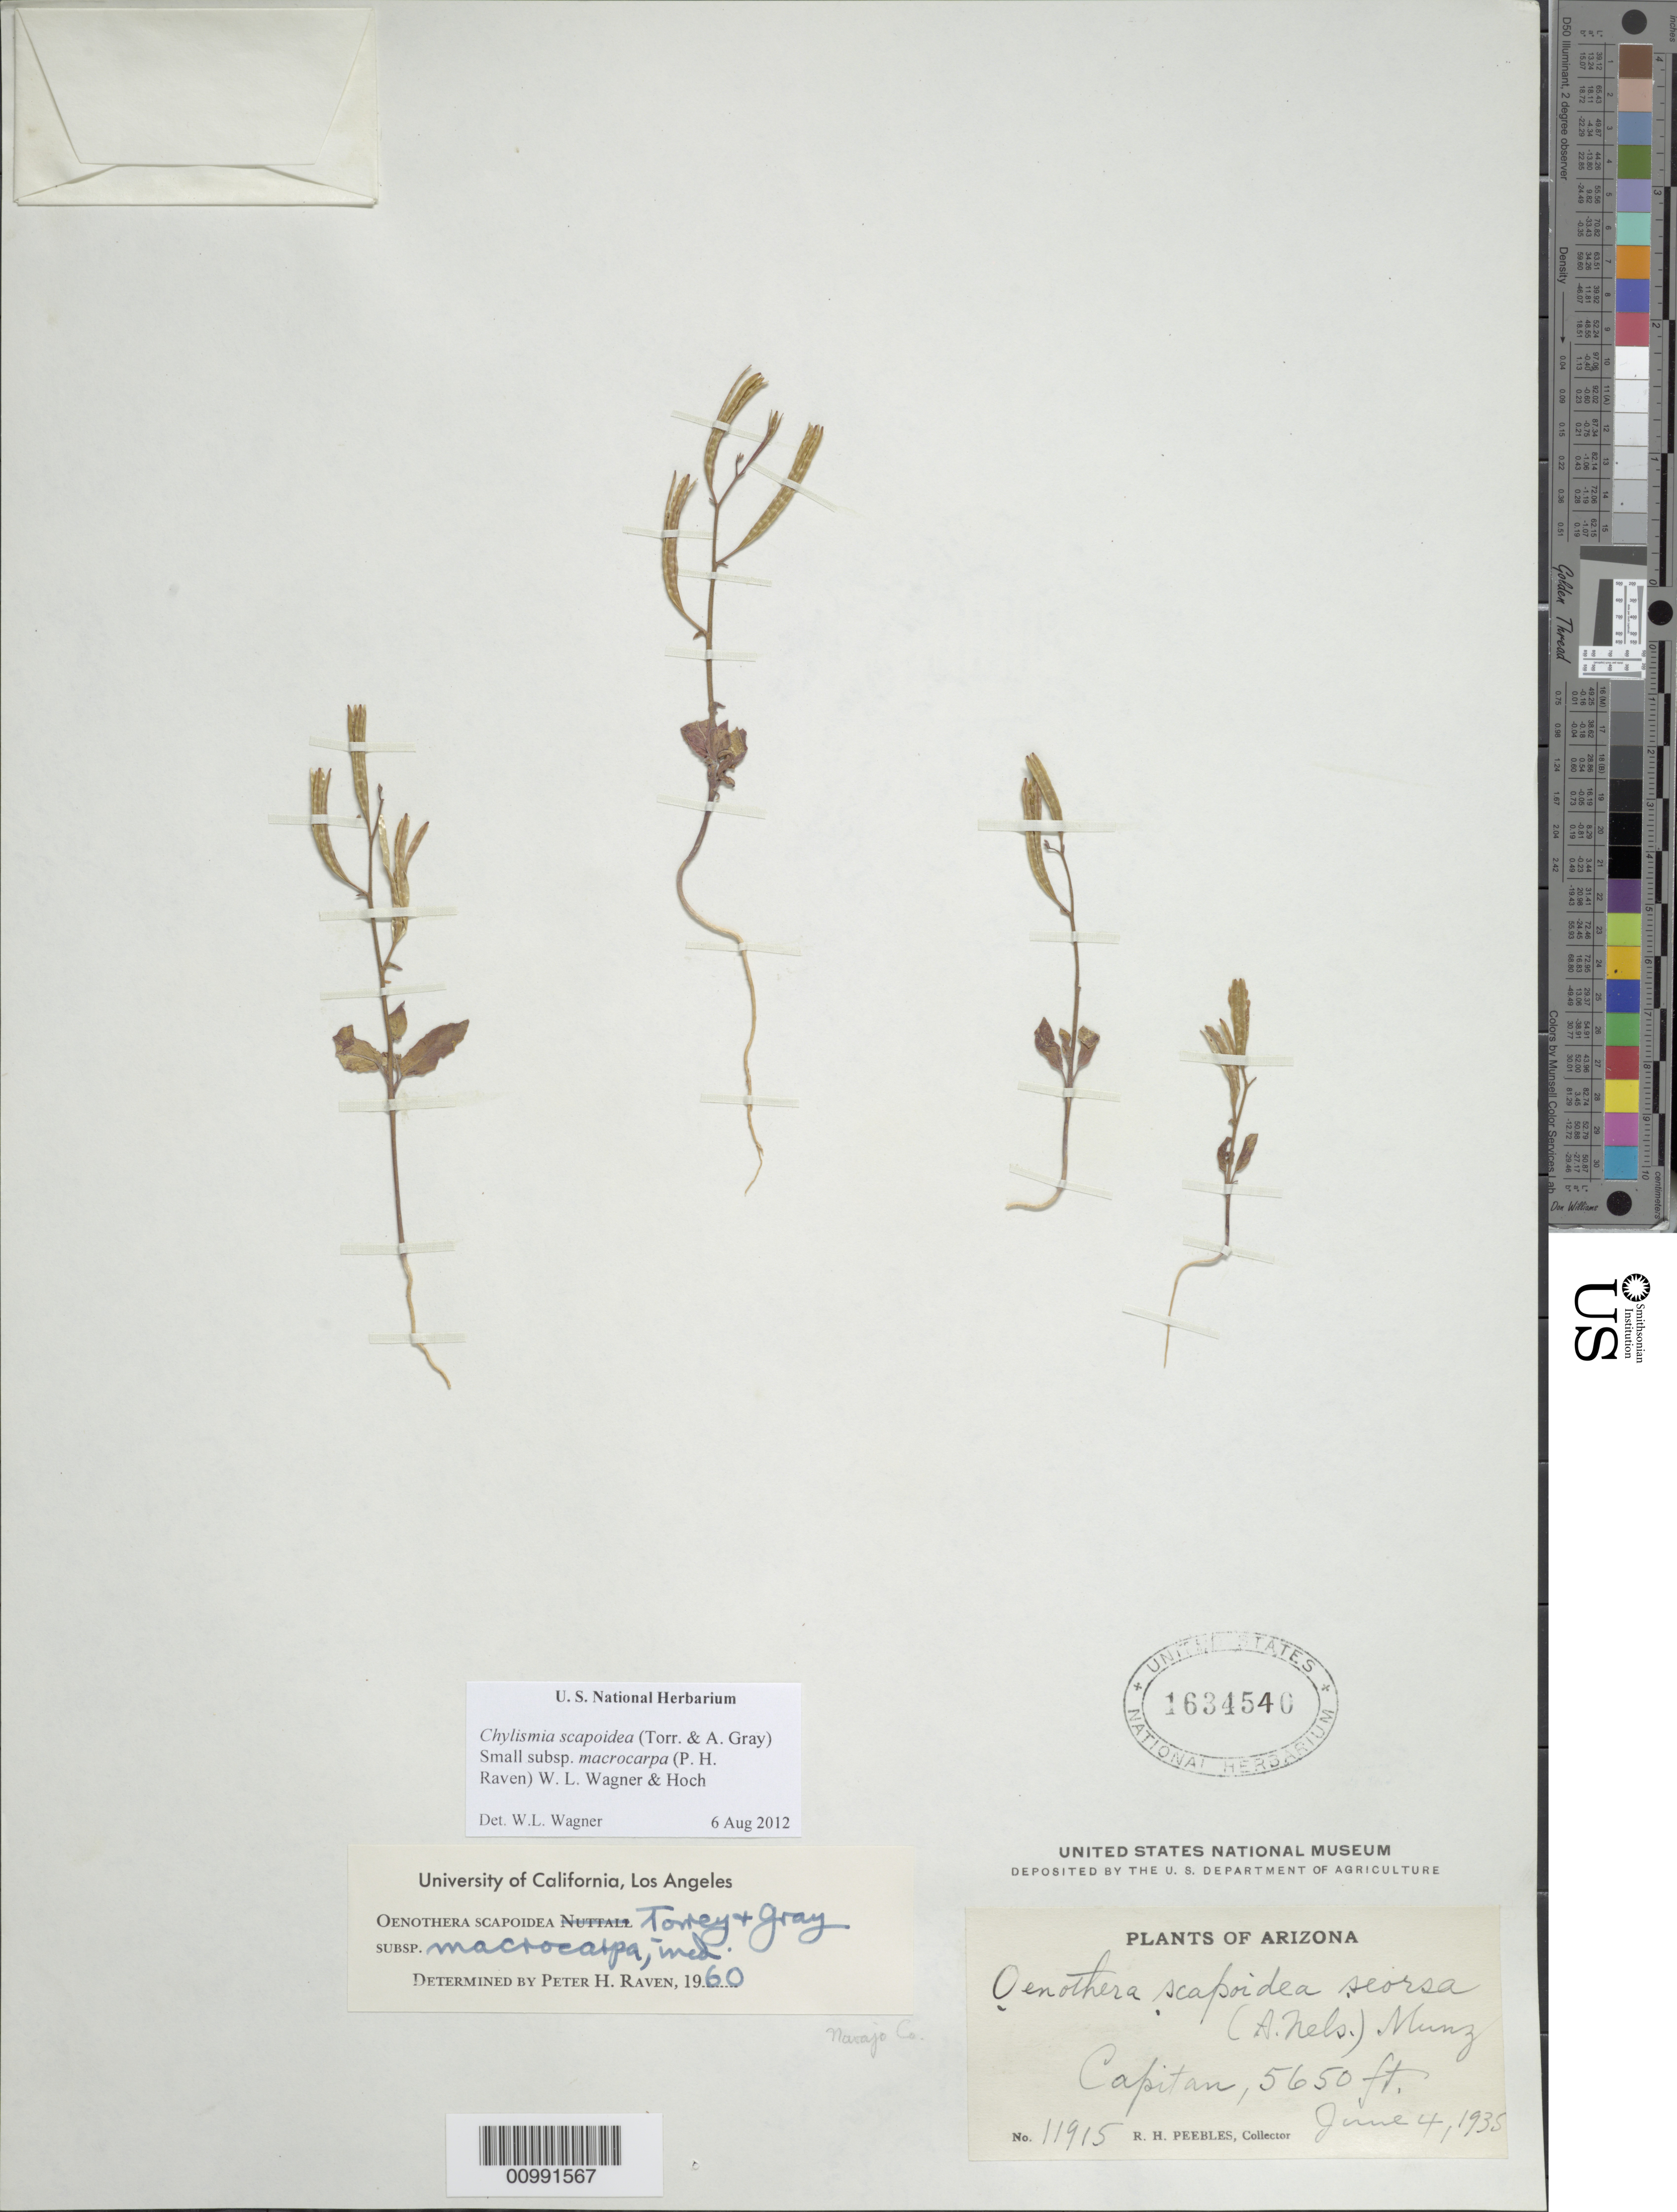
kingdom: Plantae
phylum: Tracheophyta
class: Magnoliopsida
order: Myrtales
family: Onagraceae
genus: Chylismia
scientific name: Chylismia scapoidea subsp. macrocarpa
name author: (P.H. Raven) W.L. Wagner & Hoch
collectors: R. H. Peebles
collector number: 11915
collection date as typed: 04 Jun 1935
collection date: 1935-06-04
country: United States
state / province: Arizona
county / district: Navajo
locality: Capitan.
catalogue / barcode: US 1634540